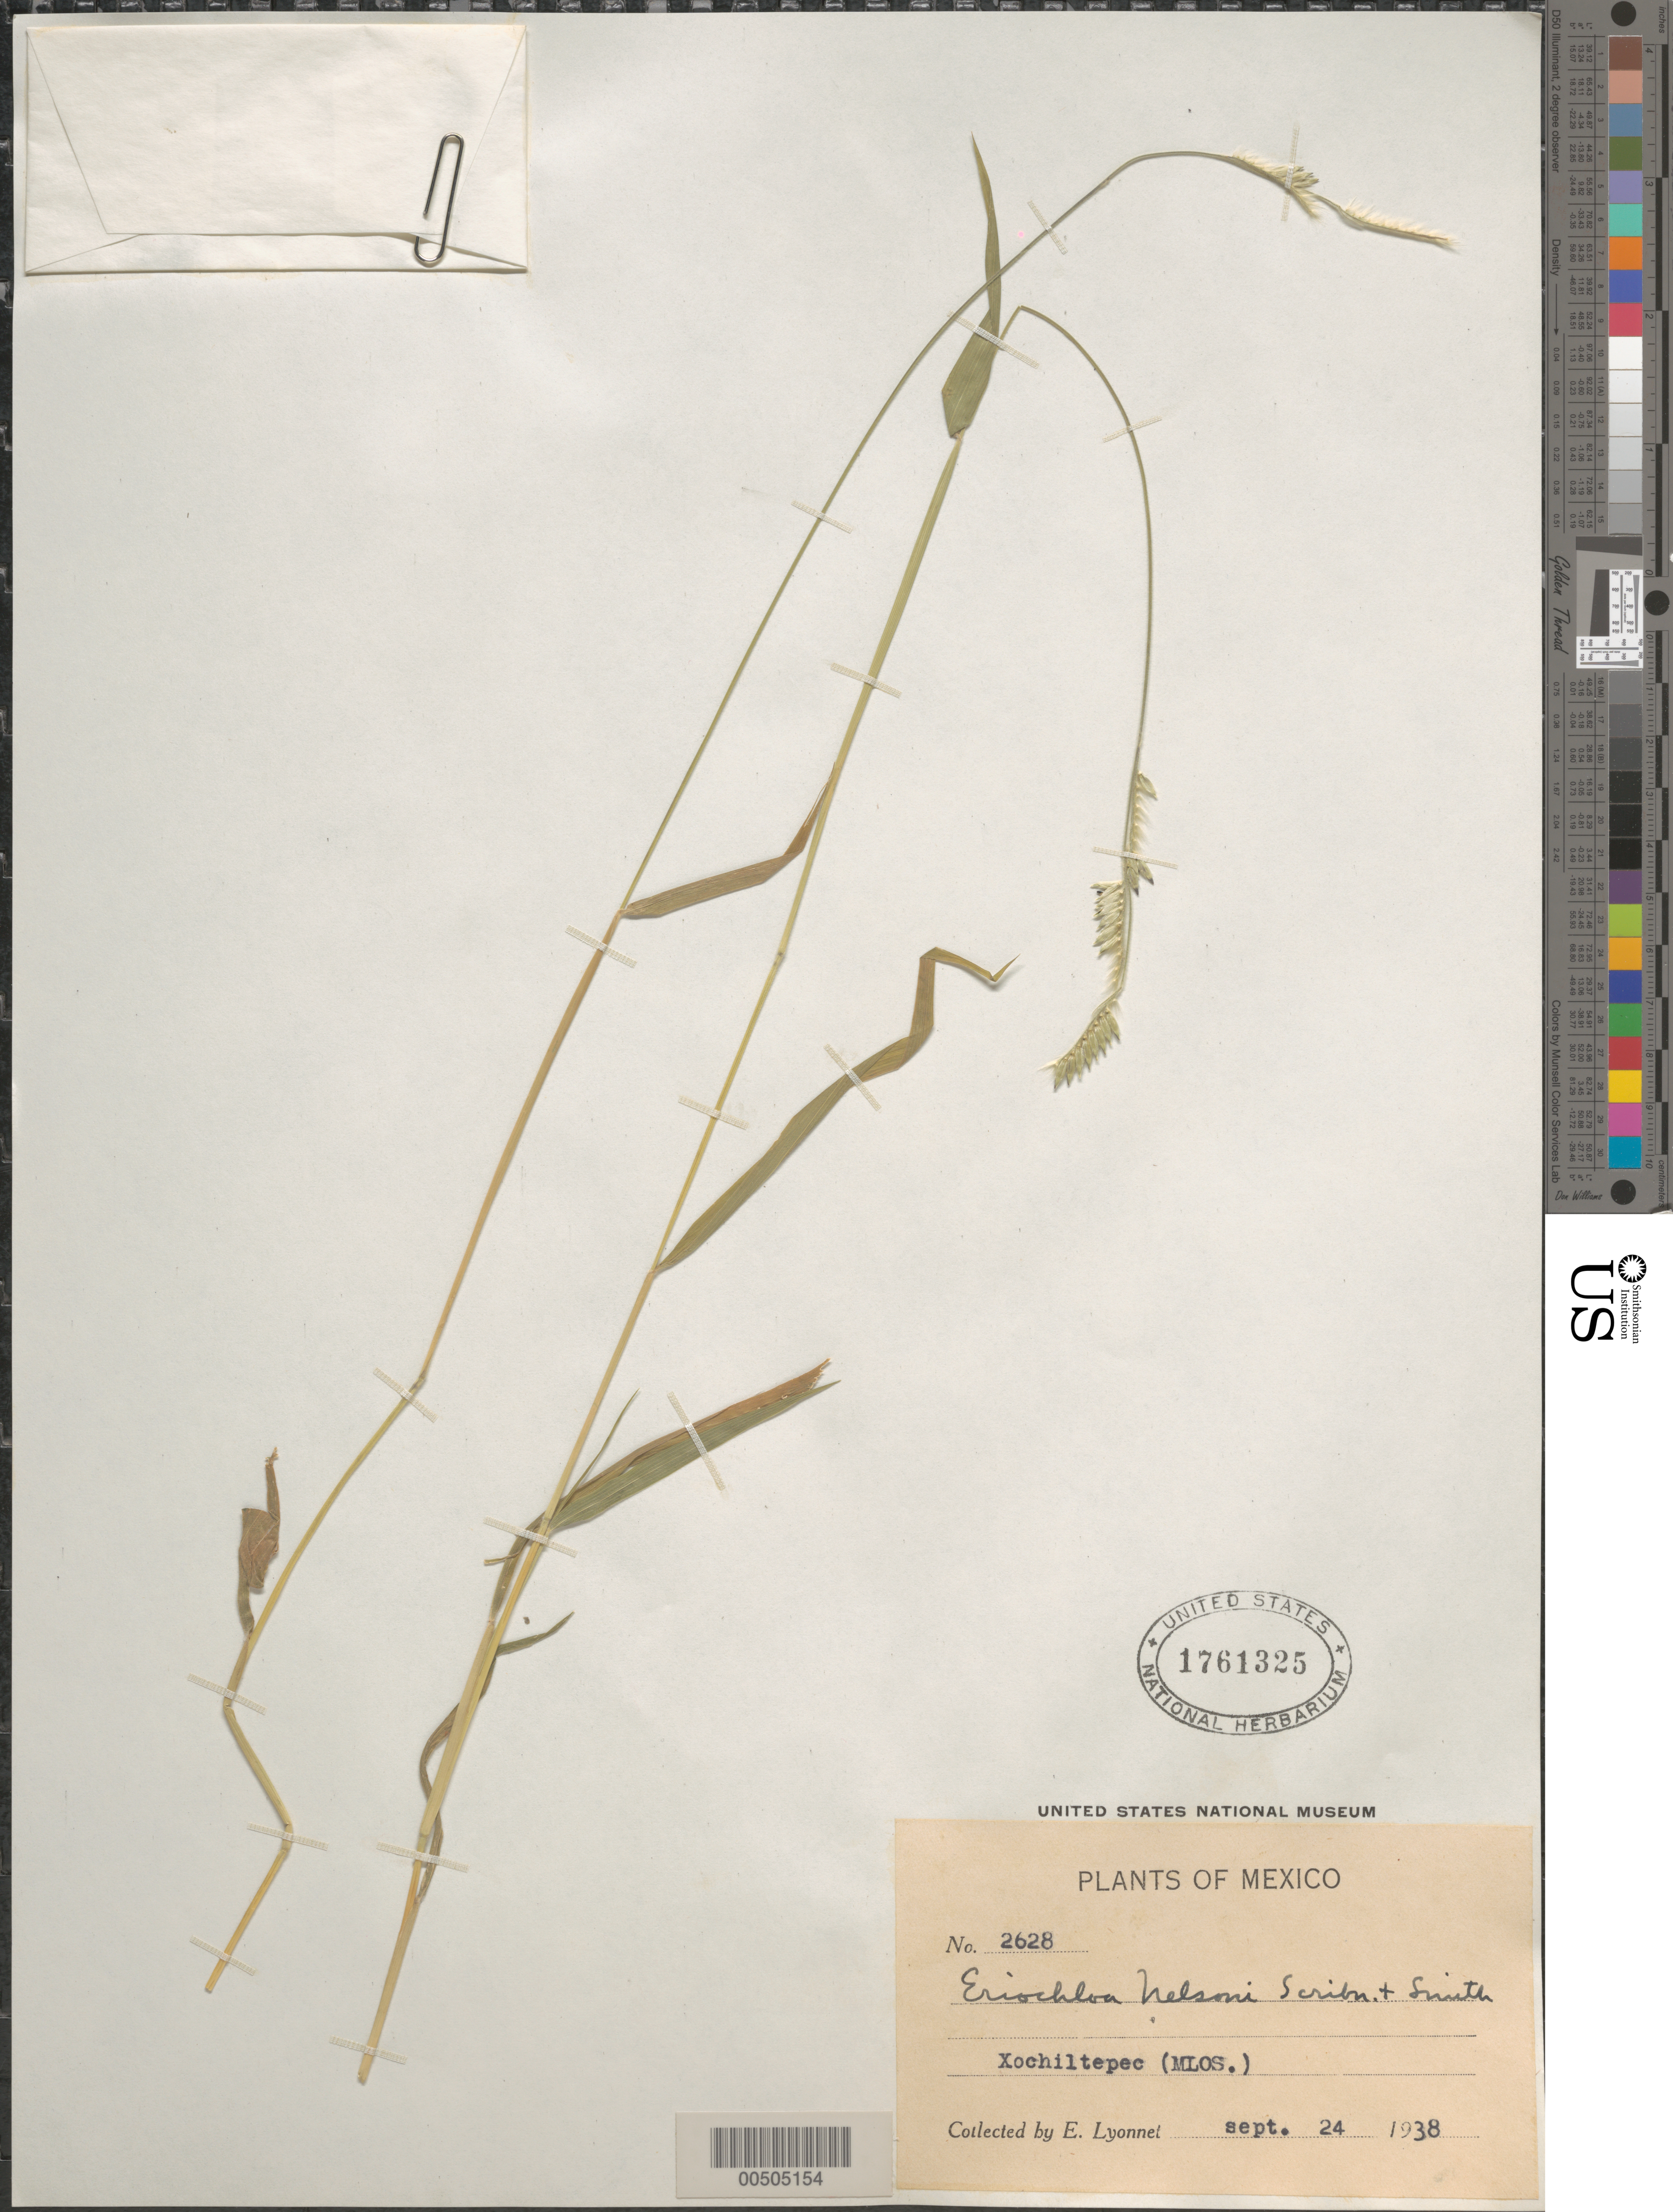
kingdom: Plantae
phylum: Tracheophyta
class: Liliopsida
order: Poales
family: Poaceae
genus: Eriochloa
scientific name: Eriochloa nelsonii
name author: Scribn. & J.G. Sm.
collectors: Bro. E. Lyonnet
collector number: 2628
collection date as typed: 24 Sep 1938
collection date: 1938-09-24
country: Mexico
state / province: Morelos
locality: Xochiltepec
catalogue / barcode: US 1761325